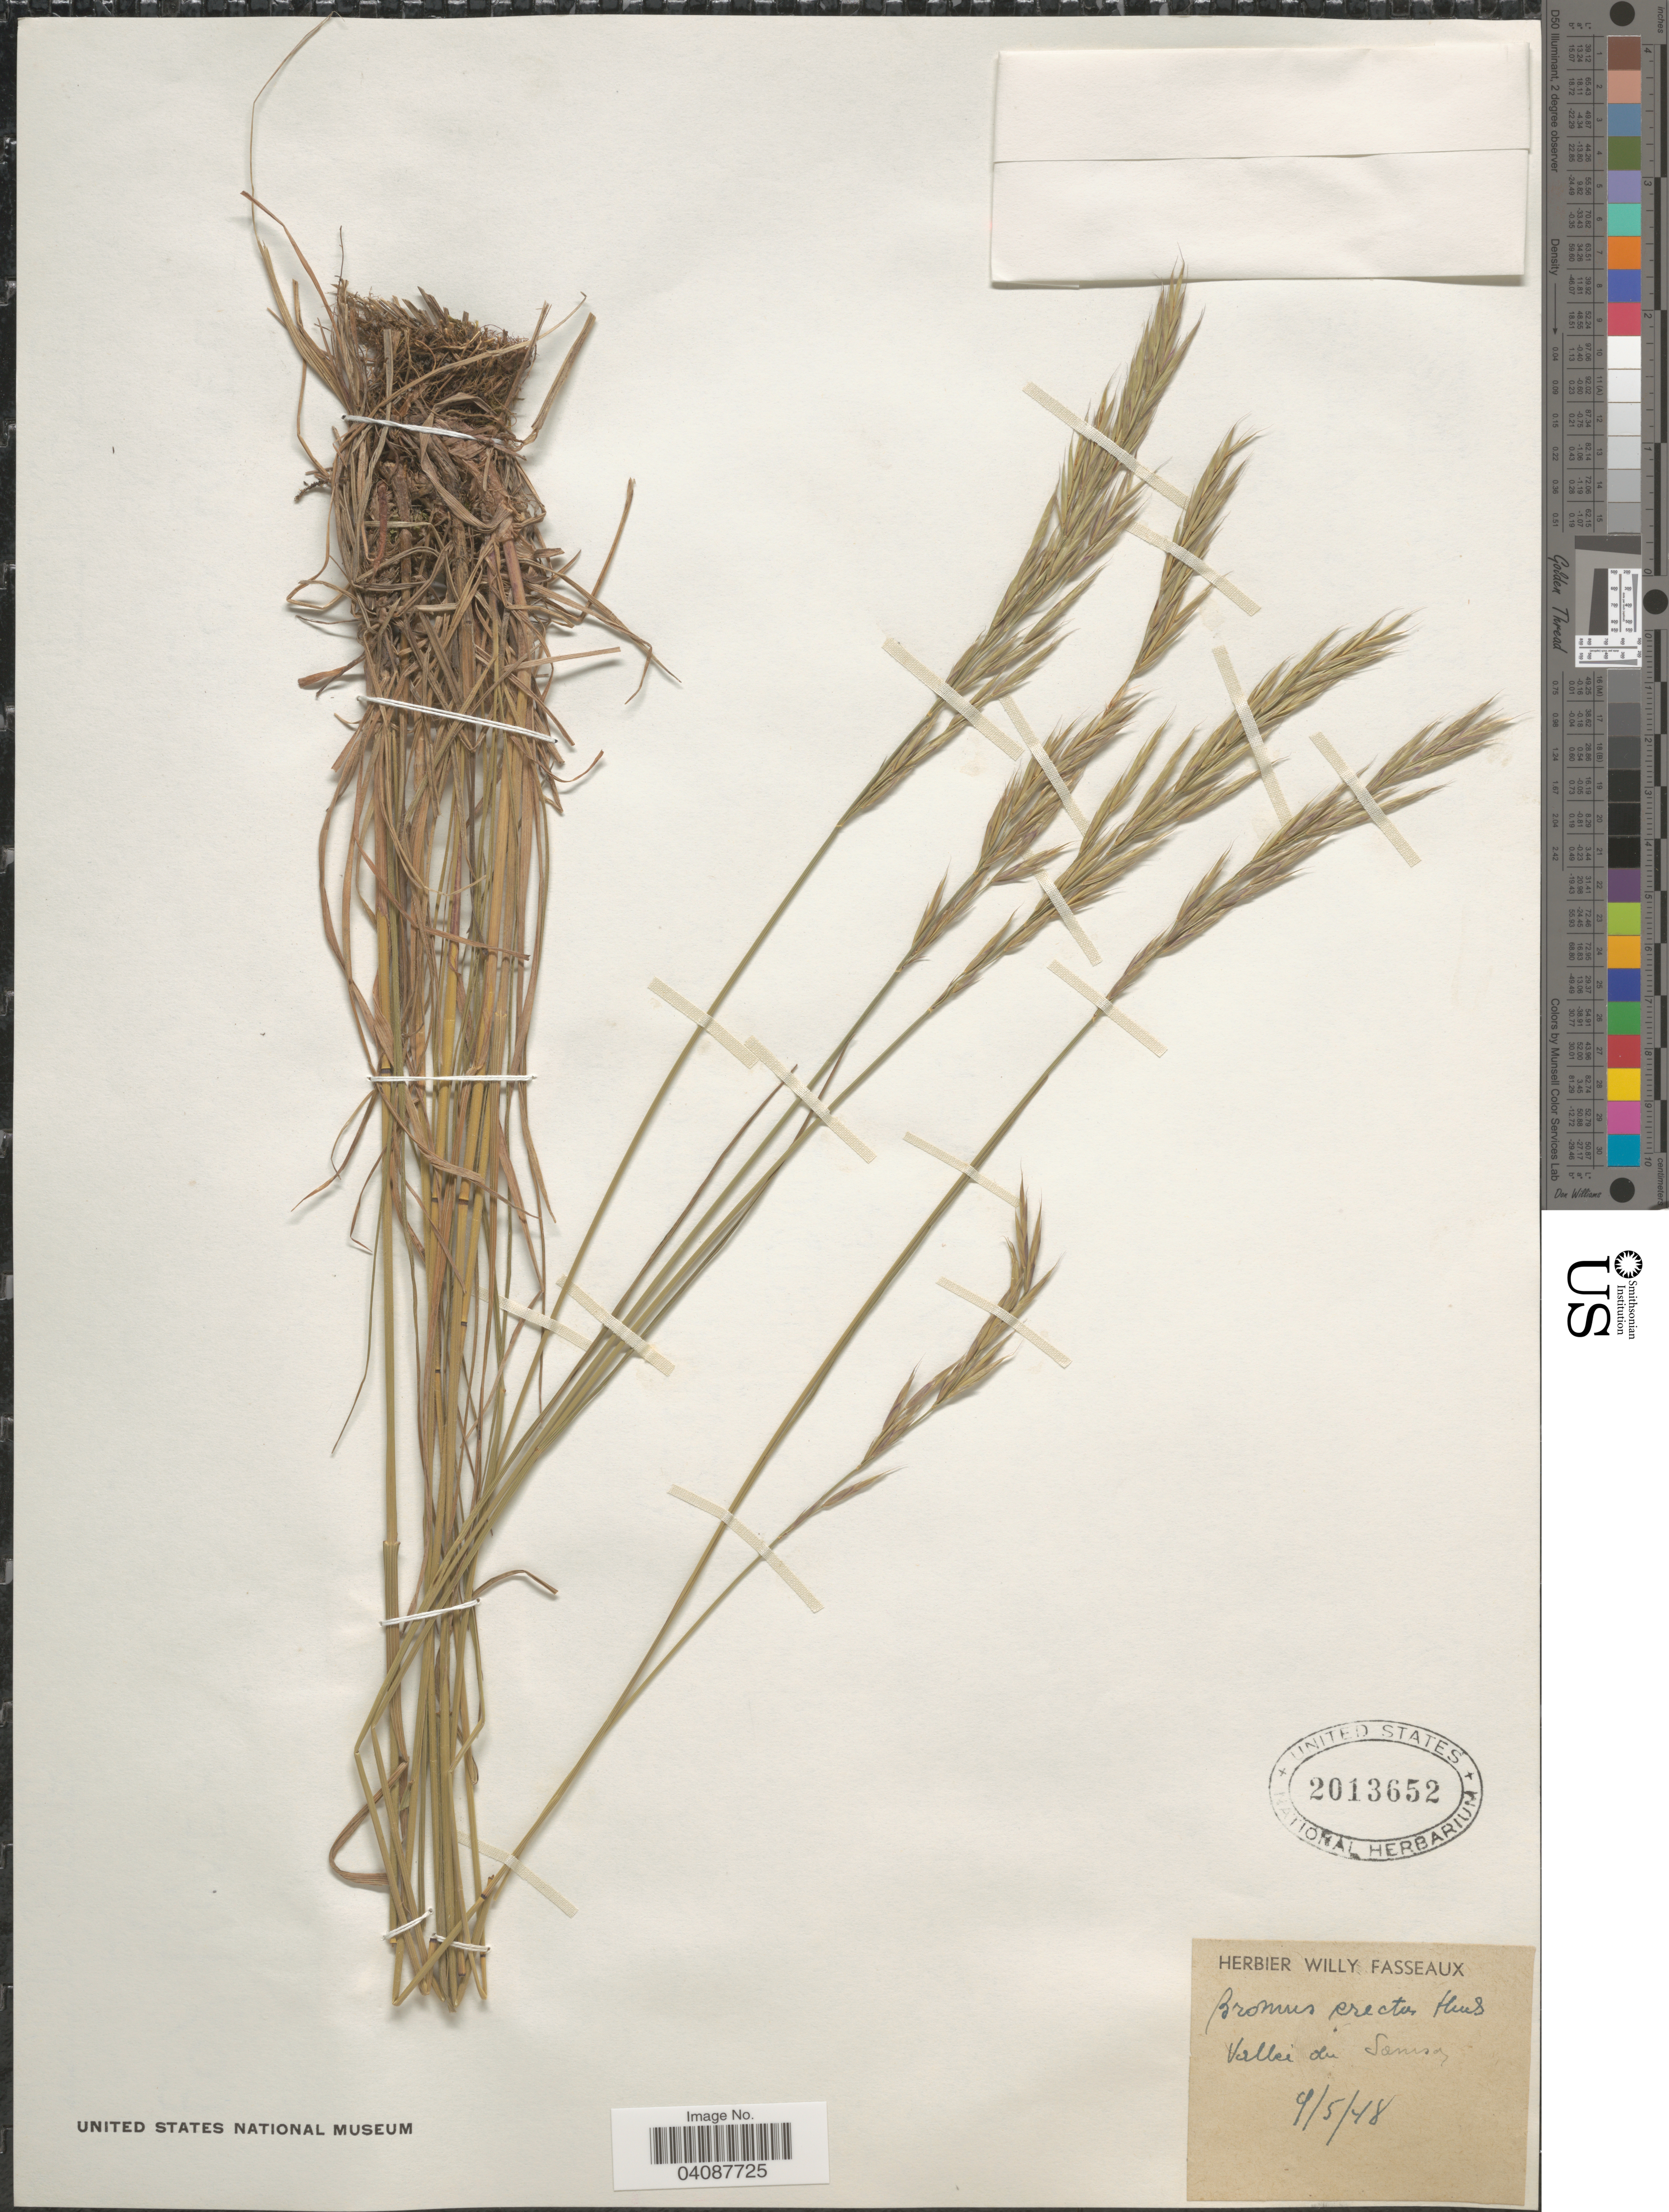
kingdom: Plantae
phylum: Tracheophyta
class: Liliopsida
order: Poales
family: Poaceae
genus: Bromus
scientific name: Bromus erectus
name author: Huds.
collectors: Ex herb. Willy Fasseaux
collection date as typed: Transcribed d/m/y: 9/5/48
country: Belgium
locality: Vallée du Sonian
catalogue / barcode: US 2013652